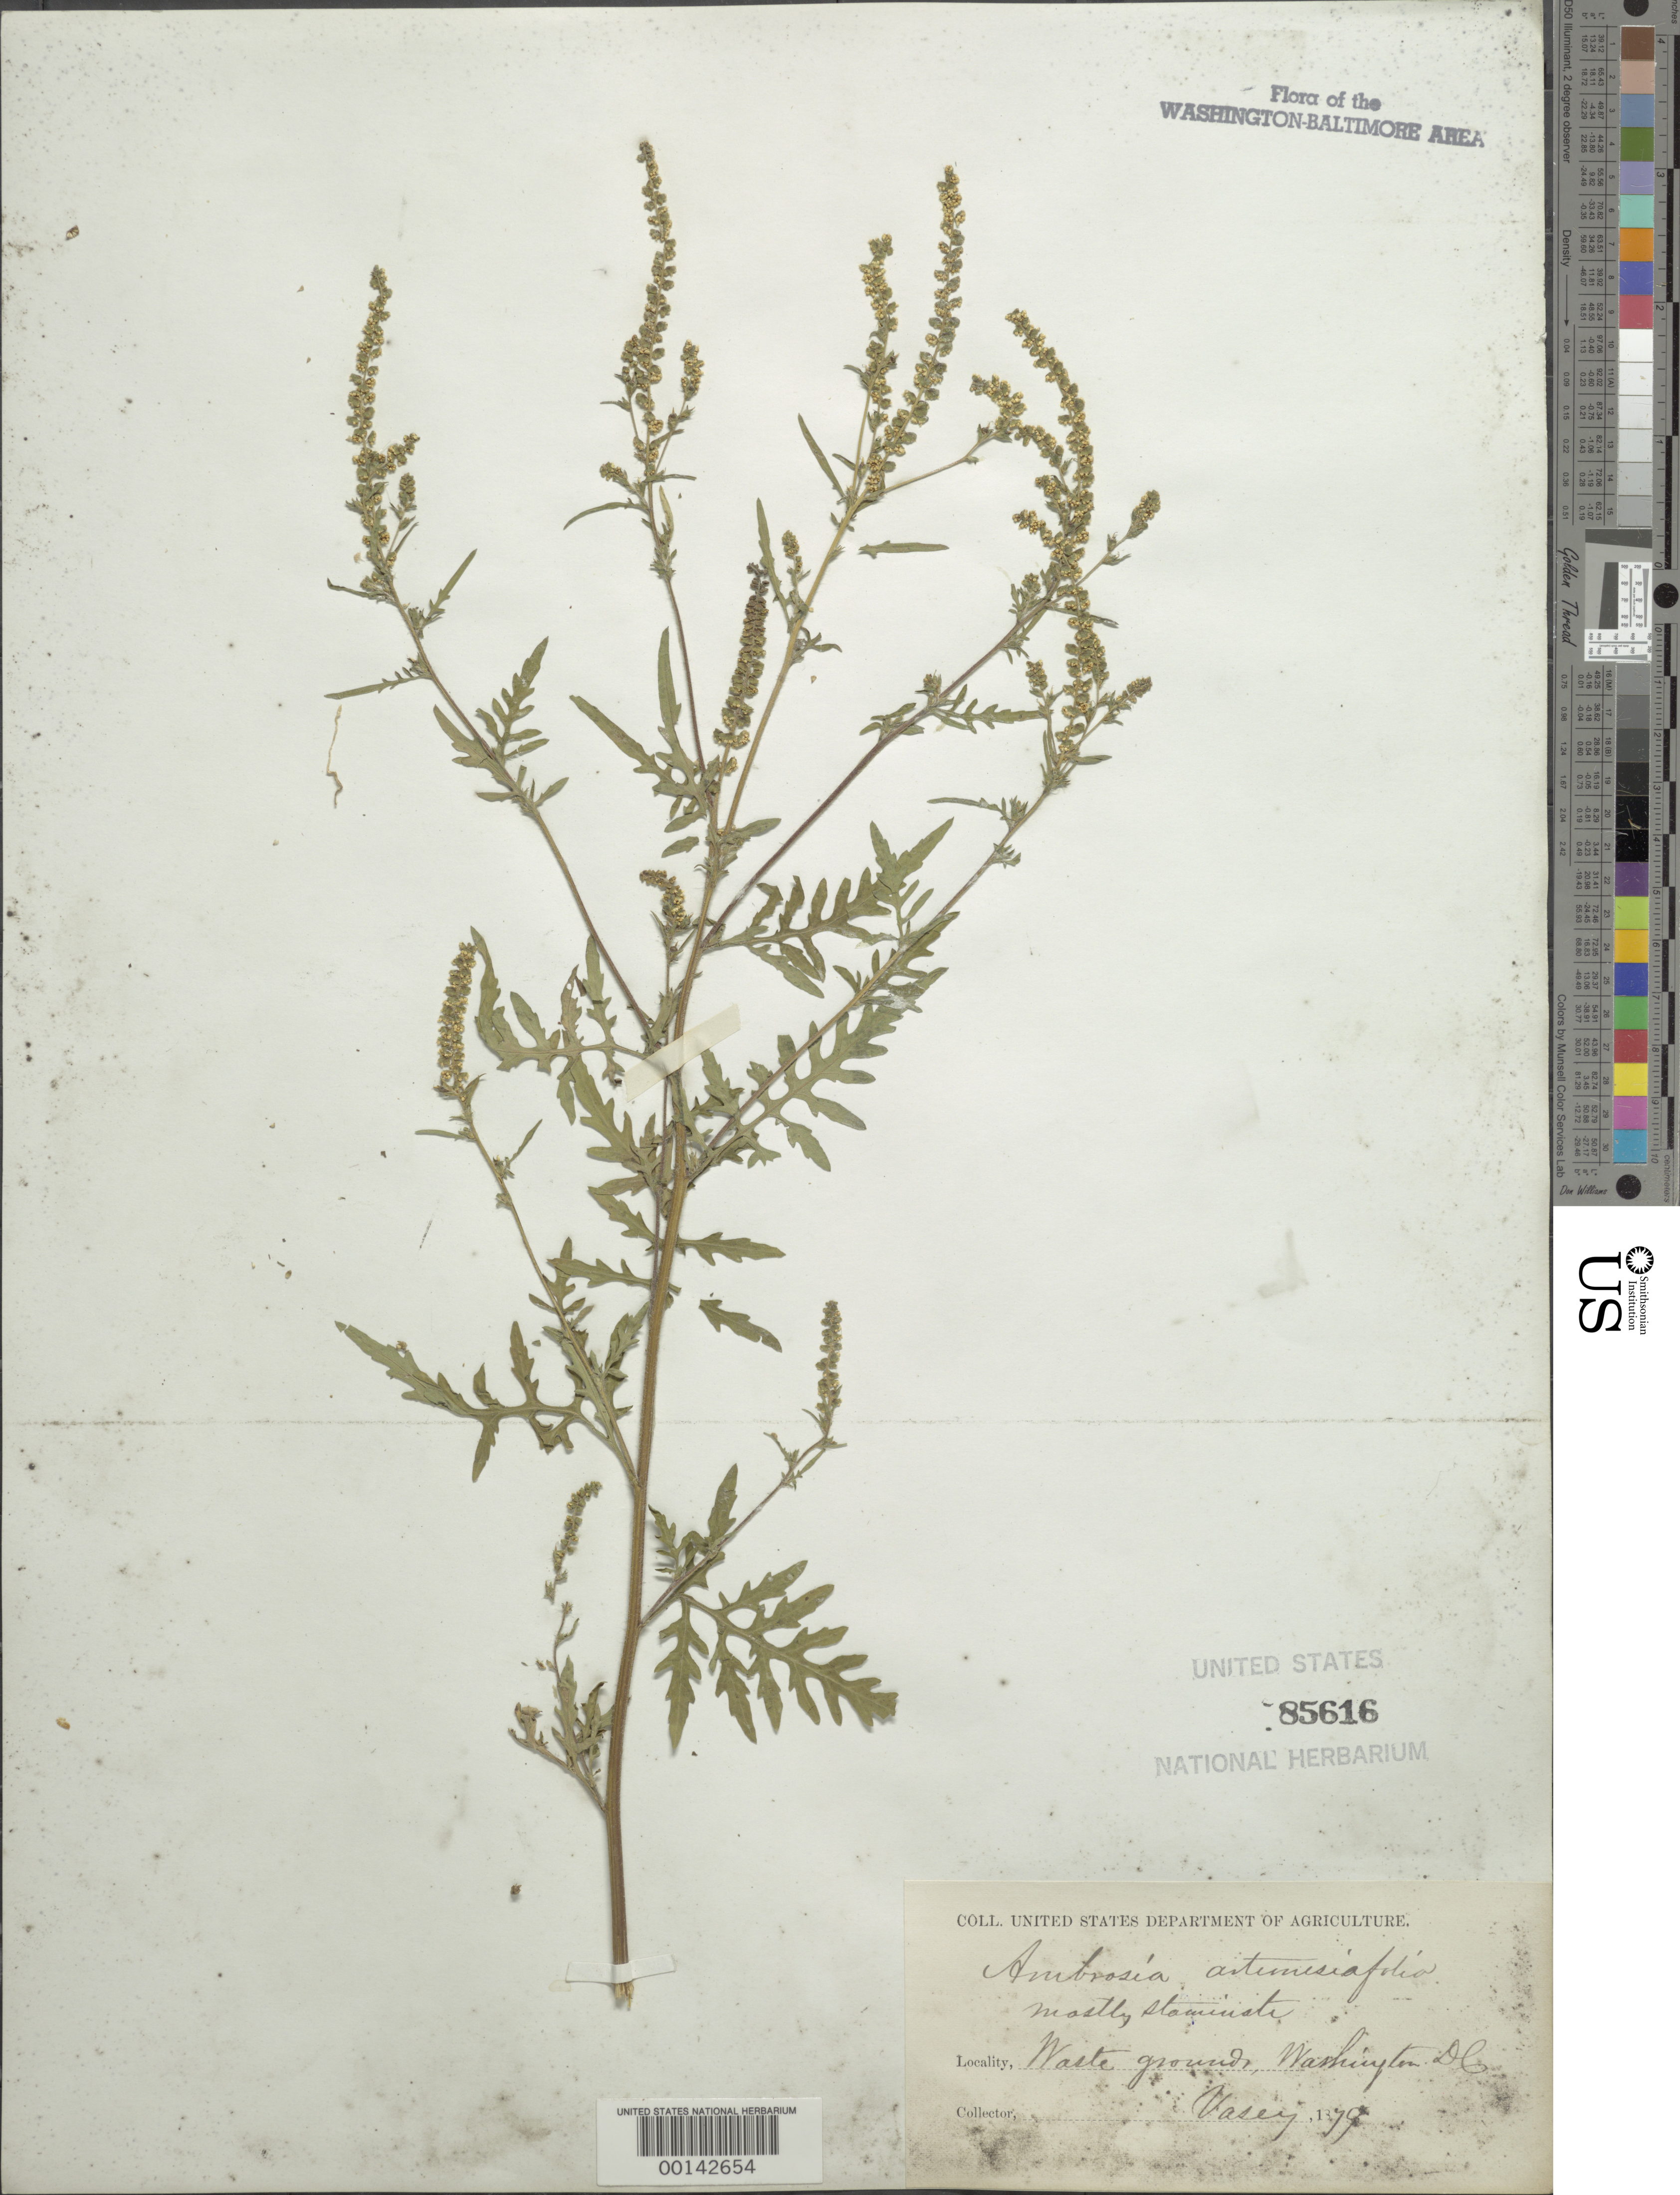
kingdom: Plantae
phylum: Tracheophyta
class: Magnoliopsida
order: Asterales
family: Asteraceae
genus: Ambrosia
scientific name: Ambrosia artemisiifolia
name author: L.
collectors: G. Vasey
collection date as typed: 1879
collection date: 1879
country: United States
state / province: District of Columbia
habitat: Waste ground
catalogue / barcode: US 85616